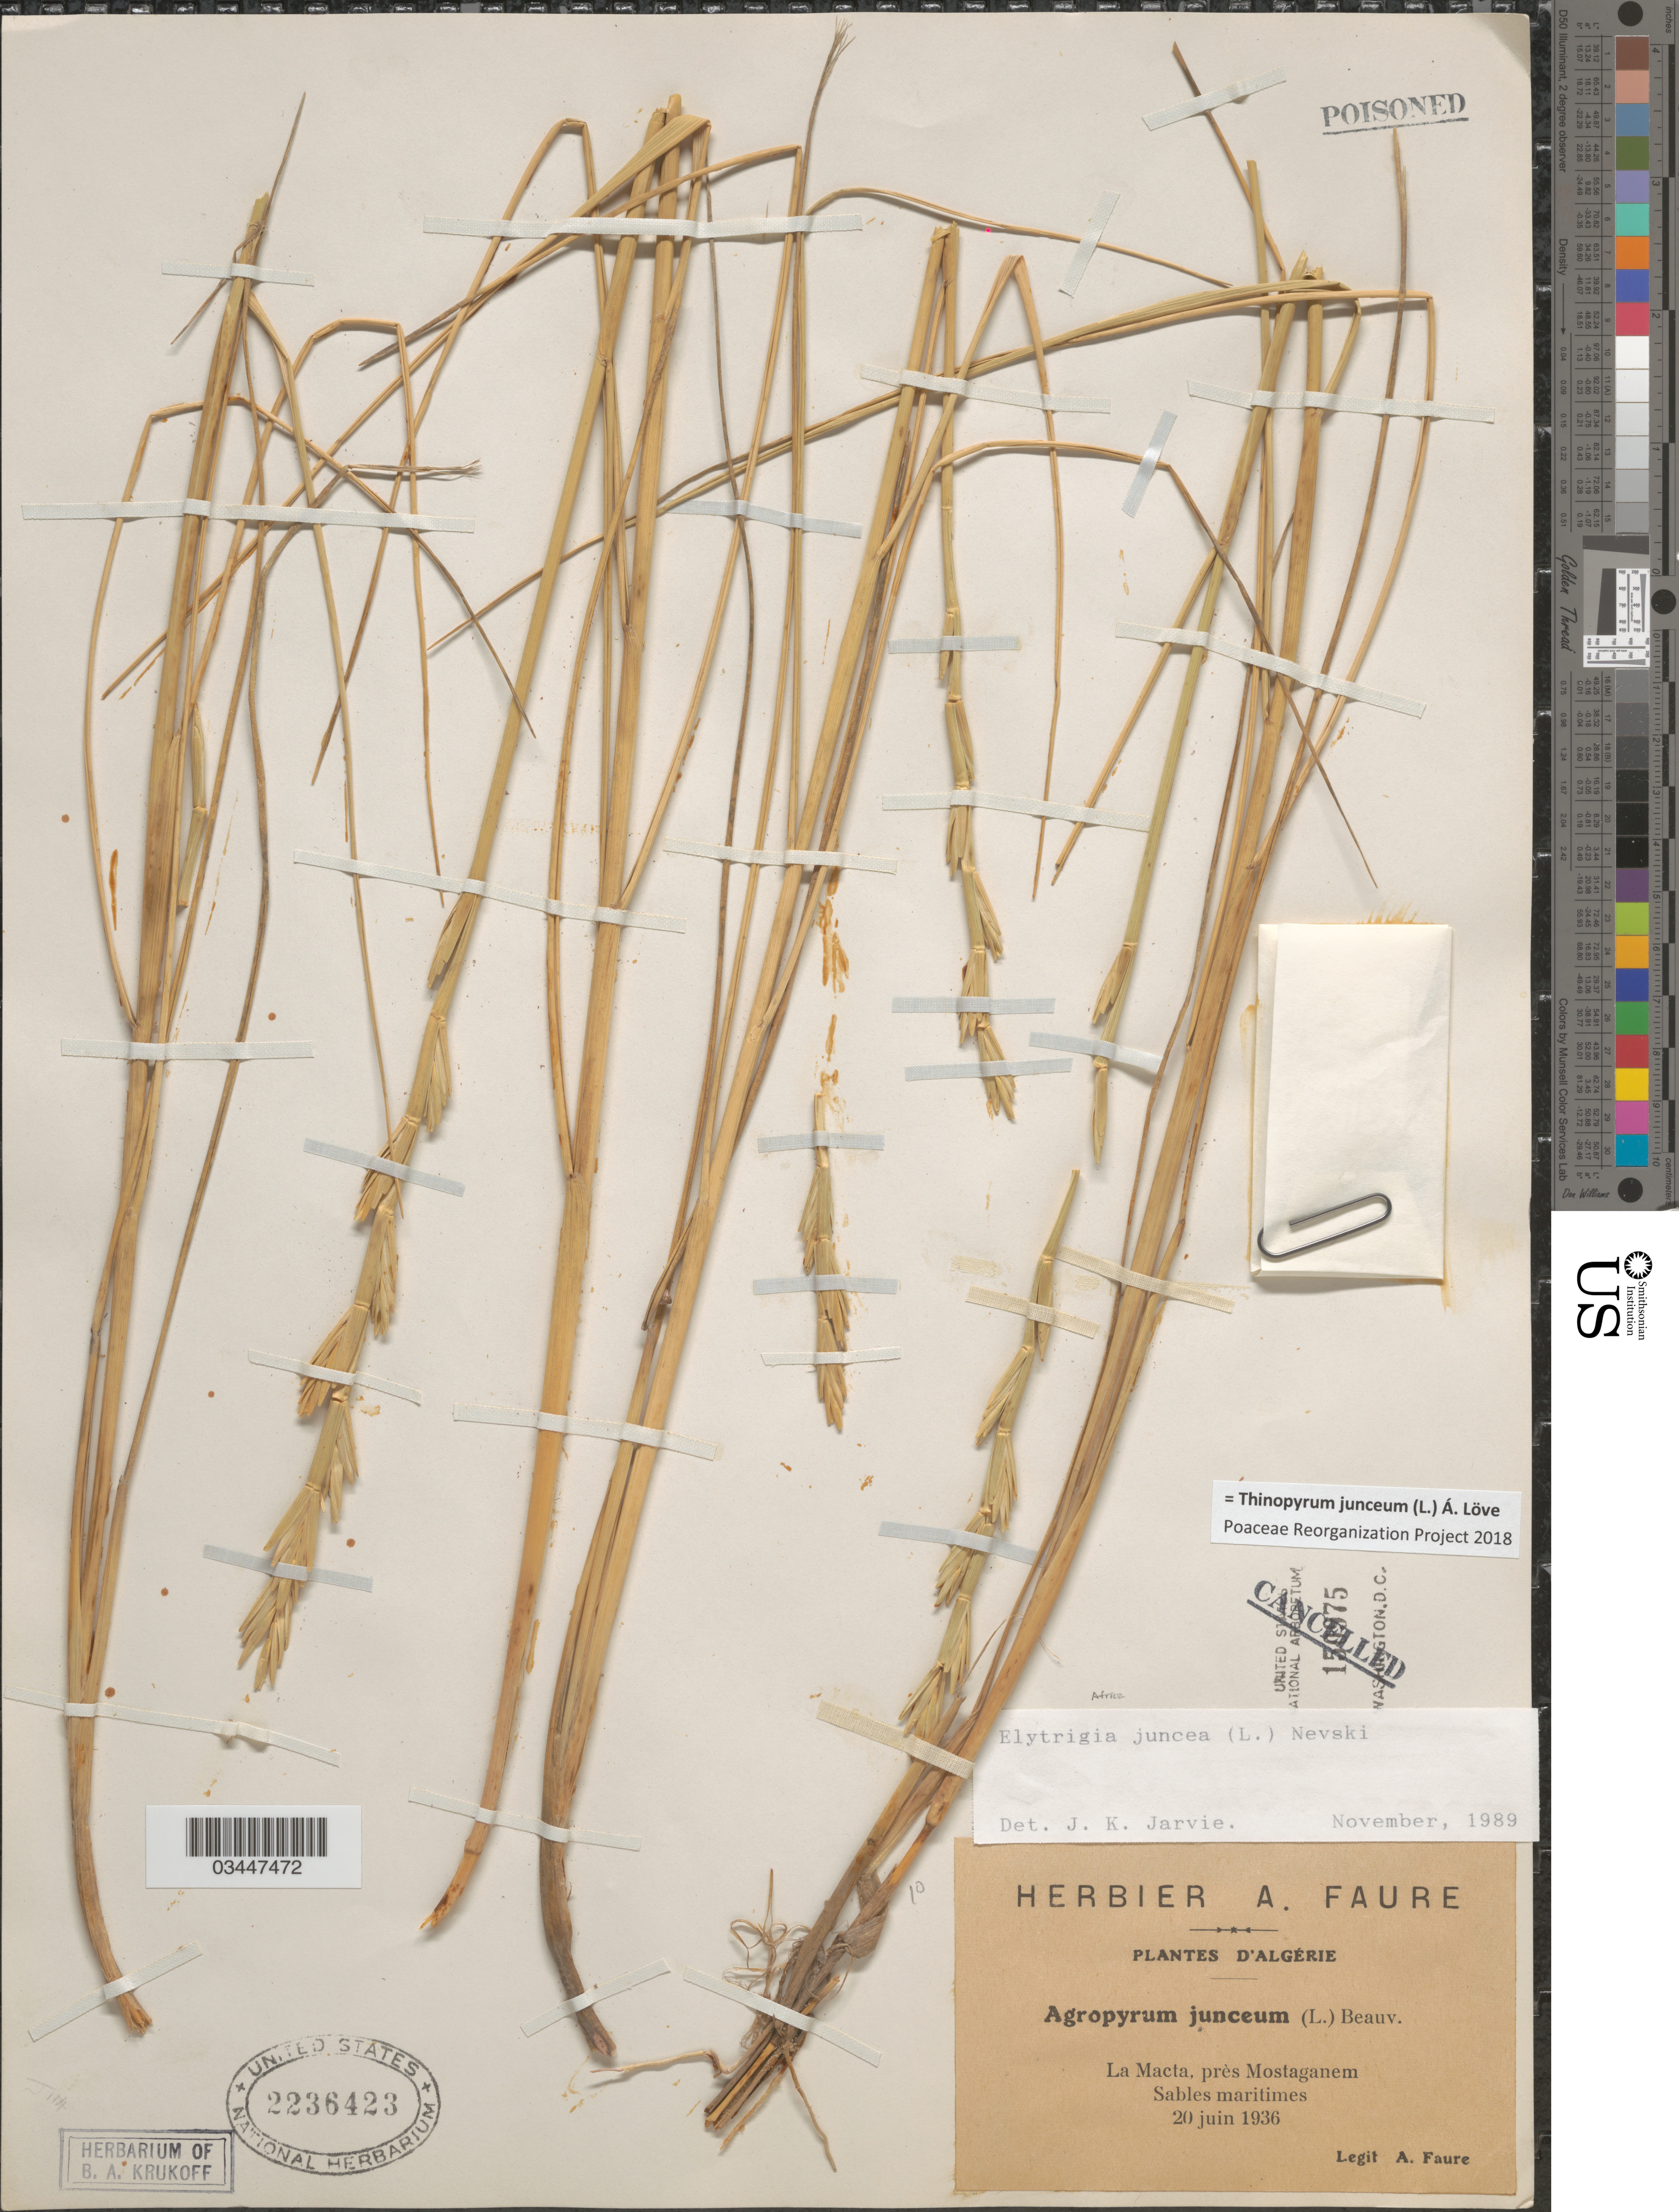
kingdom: Plantae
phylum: Tracheophyta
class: Liliopsida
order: Poales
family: Poaceae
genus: Thinopyrum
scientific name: Thinopyrum junceum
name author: (L.) Á. Löve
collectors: A. Faure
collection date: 1936-06-20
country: Algeria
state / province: Mostaganem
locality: La Macta, près Mostaganem. Sables maritimes.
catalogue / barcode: US 2236423